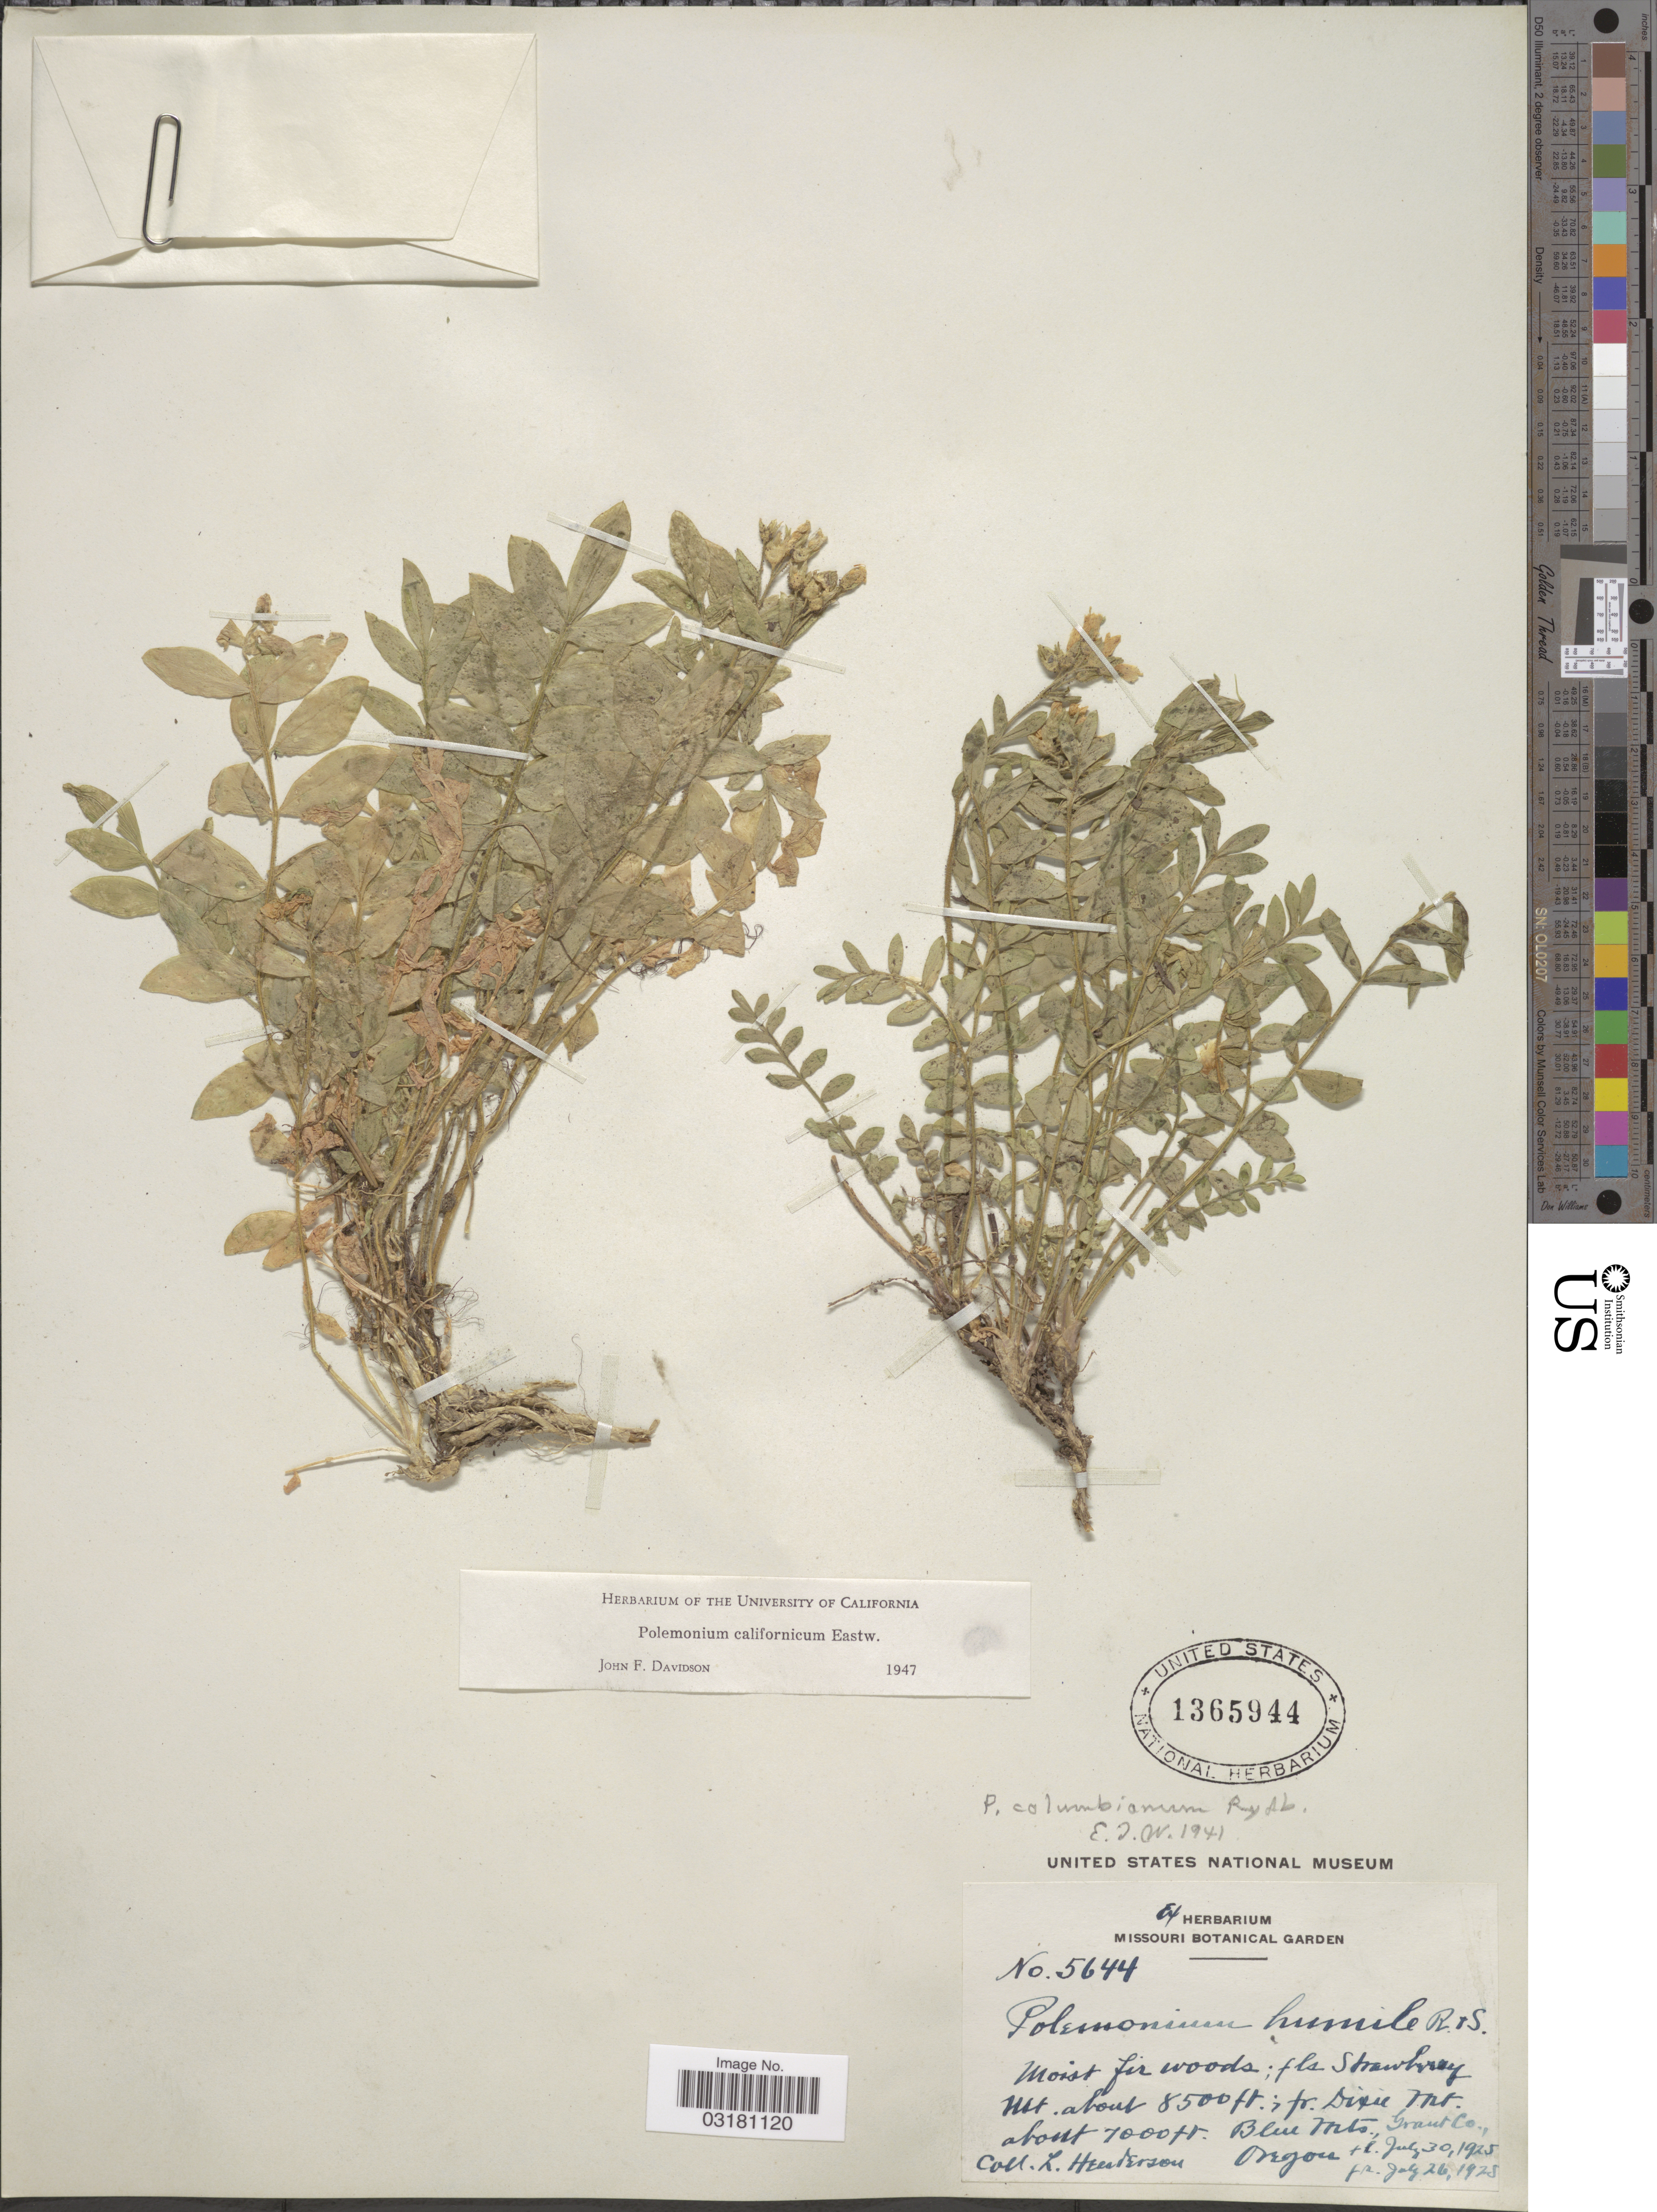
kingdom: Plantae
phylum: Tracheophyta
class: Magnoliopsida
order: Ericales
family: Polemoniaceae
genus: Polemonium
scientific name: Polemonium californicum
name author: Eastw.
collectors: L. Henderson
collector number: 5644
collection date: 1925-07-26/1925-07-30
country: United States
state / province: Oregon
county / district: Grant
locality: Strawberry Mt. Dixie Mt. Blue Mts., Grant Co.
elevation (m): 2134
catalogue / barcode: US 1365944